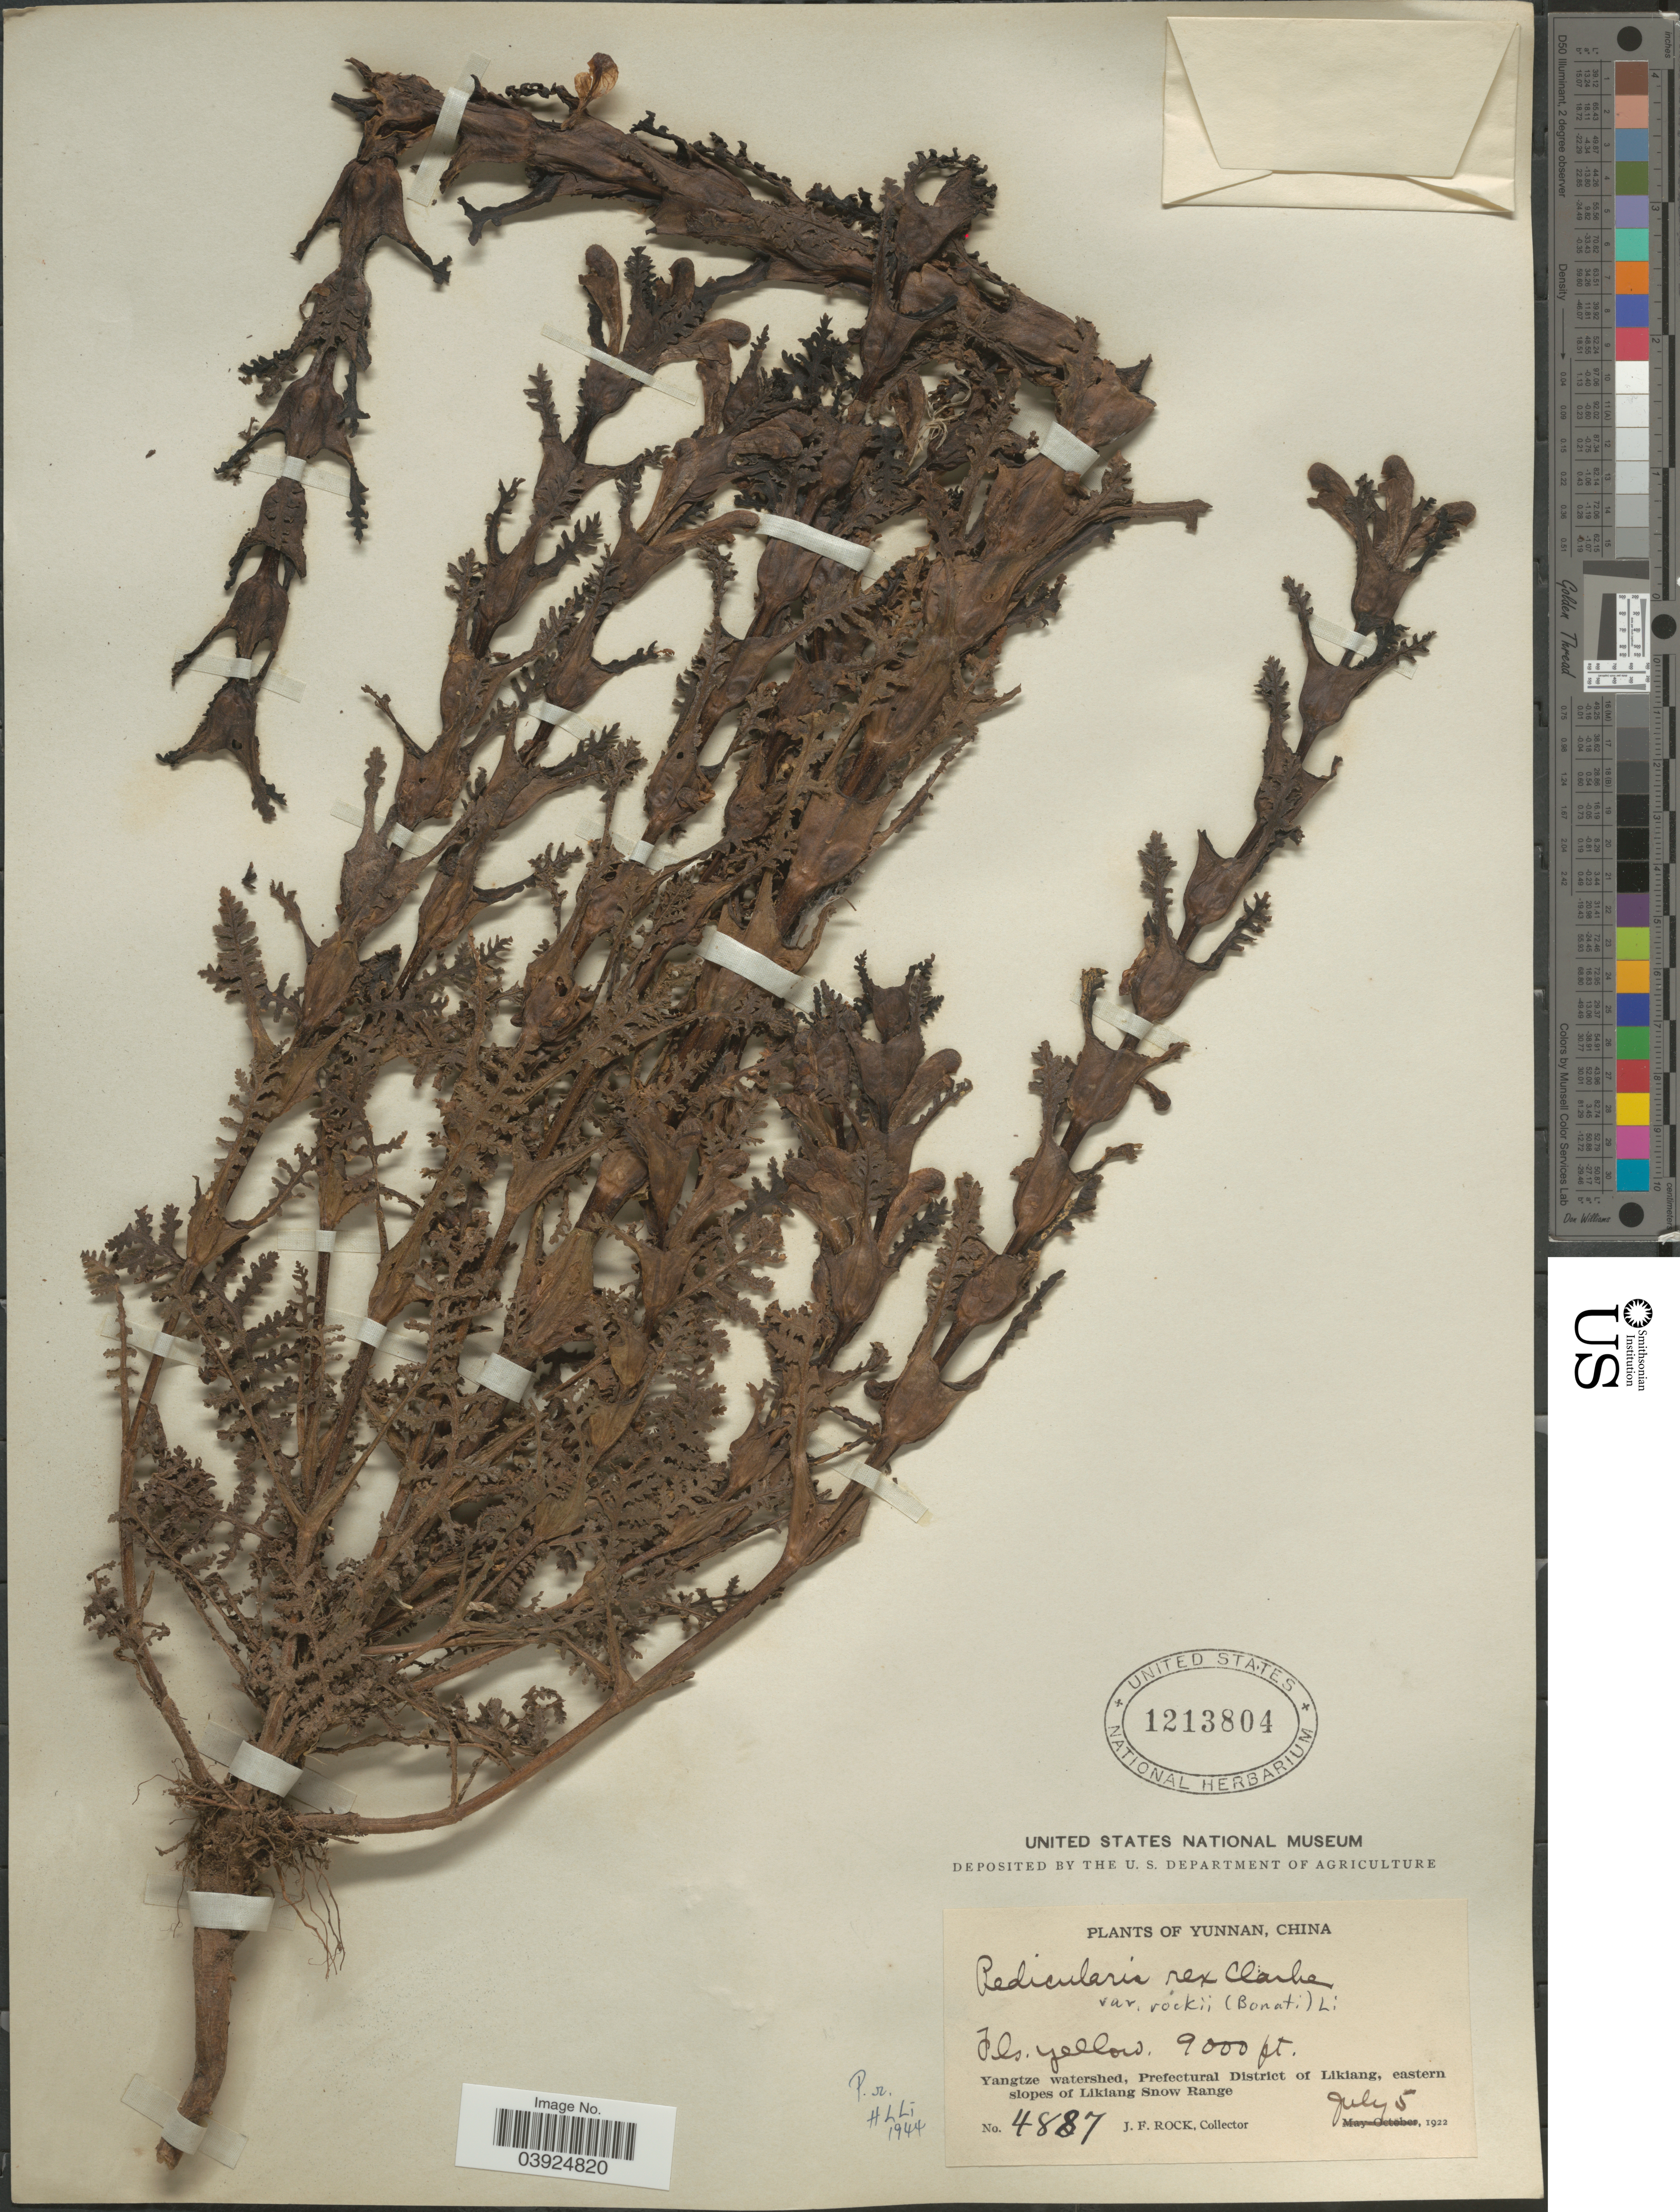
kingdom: Plantae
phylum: Tracheophyta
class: Magnoliopsida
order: Lamiales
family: Orobanchaceae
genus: Pedicularis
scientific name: Pedicularis rex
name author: C.B. Clarke ex Maxim.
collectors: J. Rock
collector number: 4887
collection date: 1922-07-05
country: China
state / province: Yunnan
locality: Yangtze watershed, Prefectural District of Likiang, eastern slopes of Likiang Snow Range.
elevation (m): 2743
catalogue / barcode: US 1213804